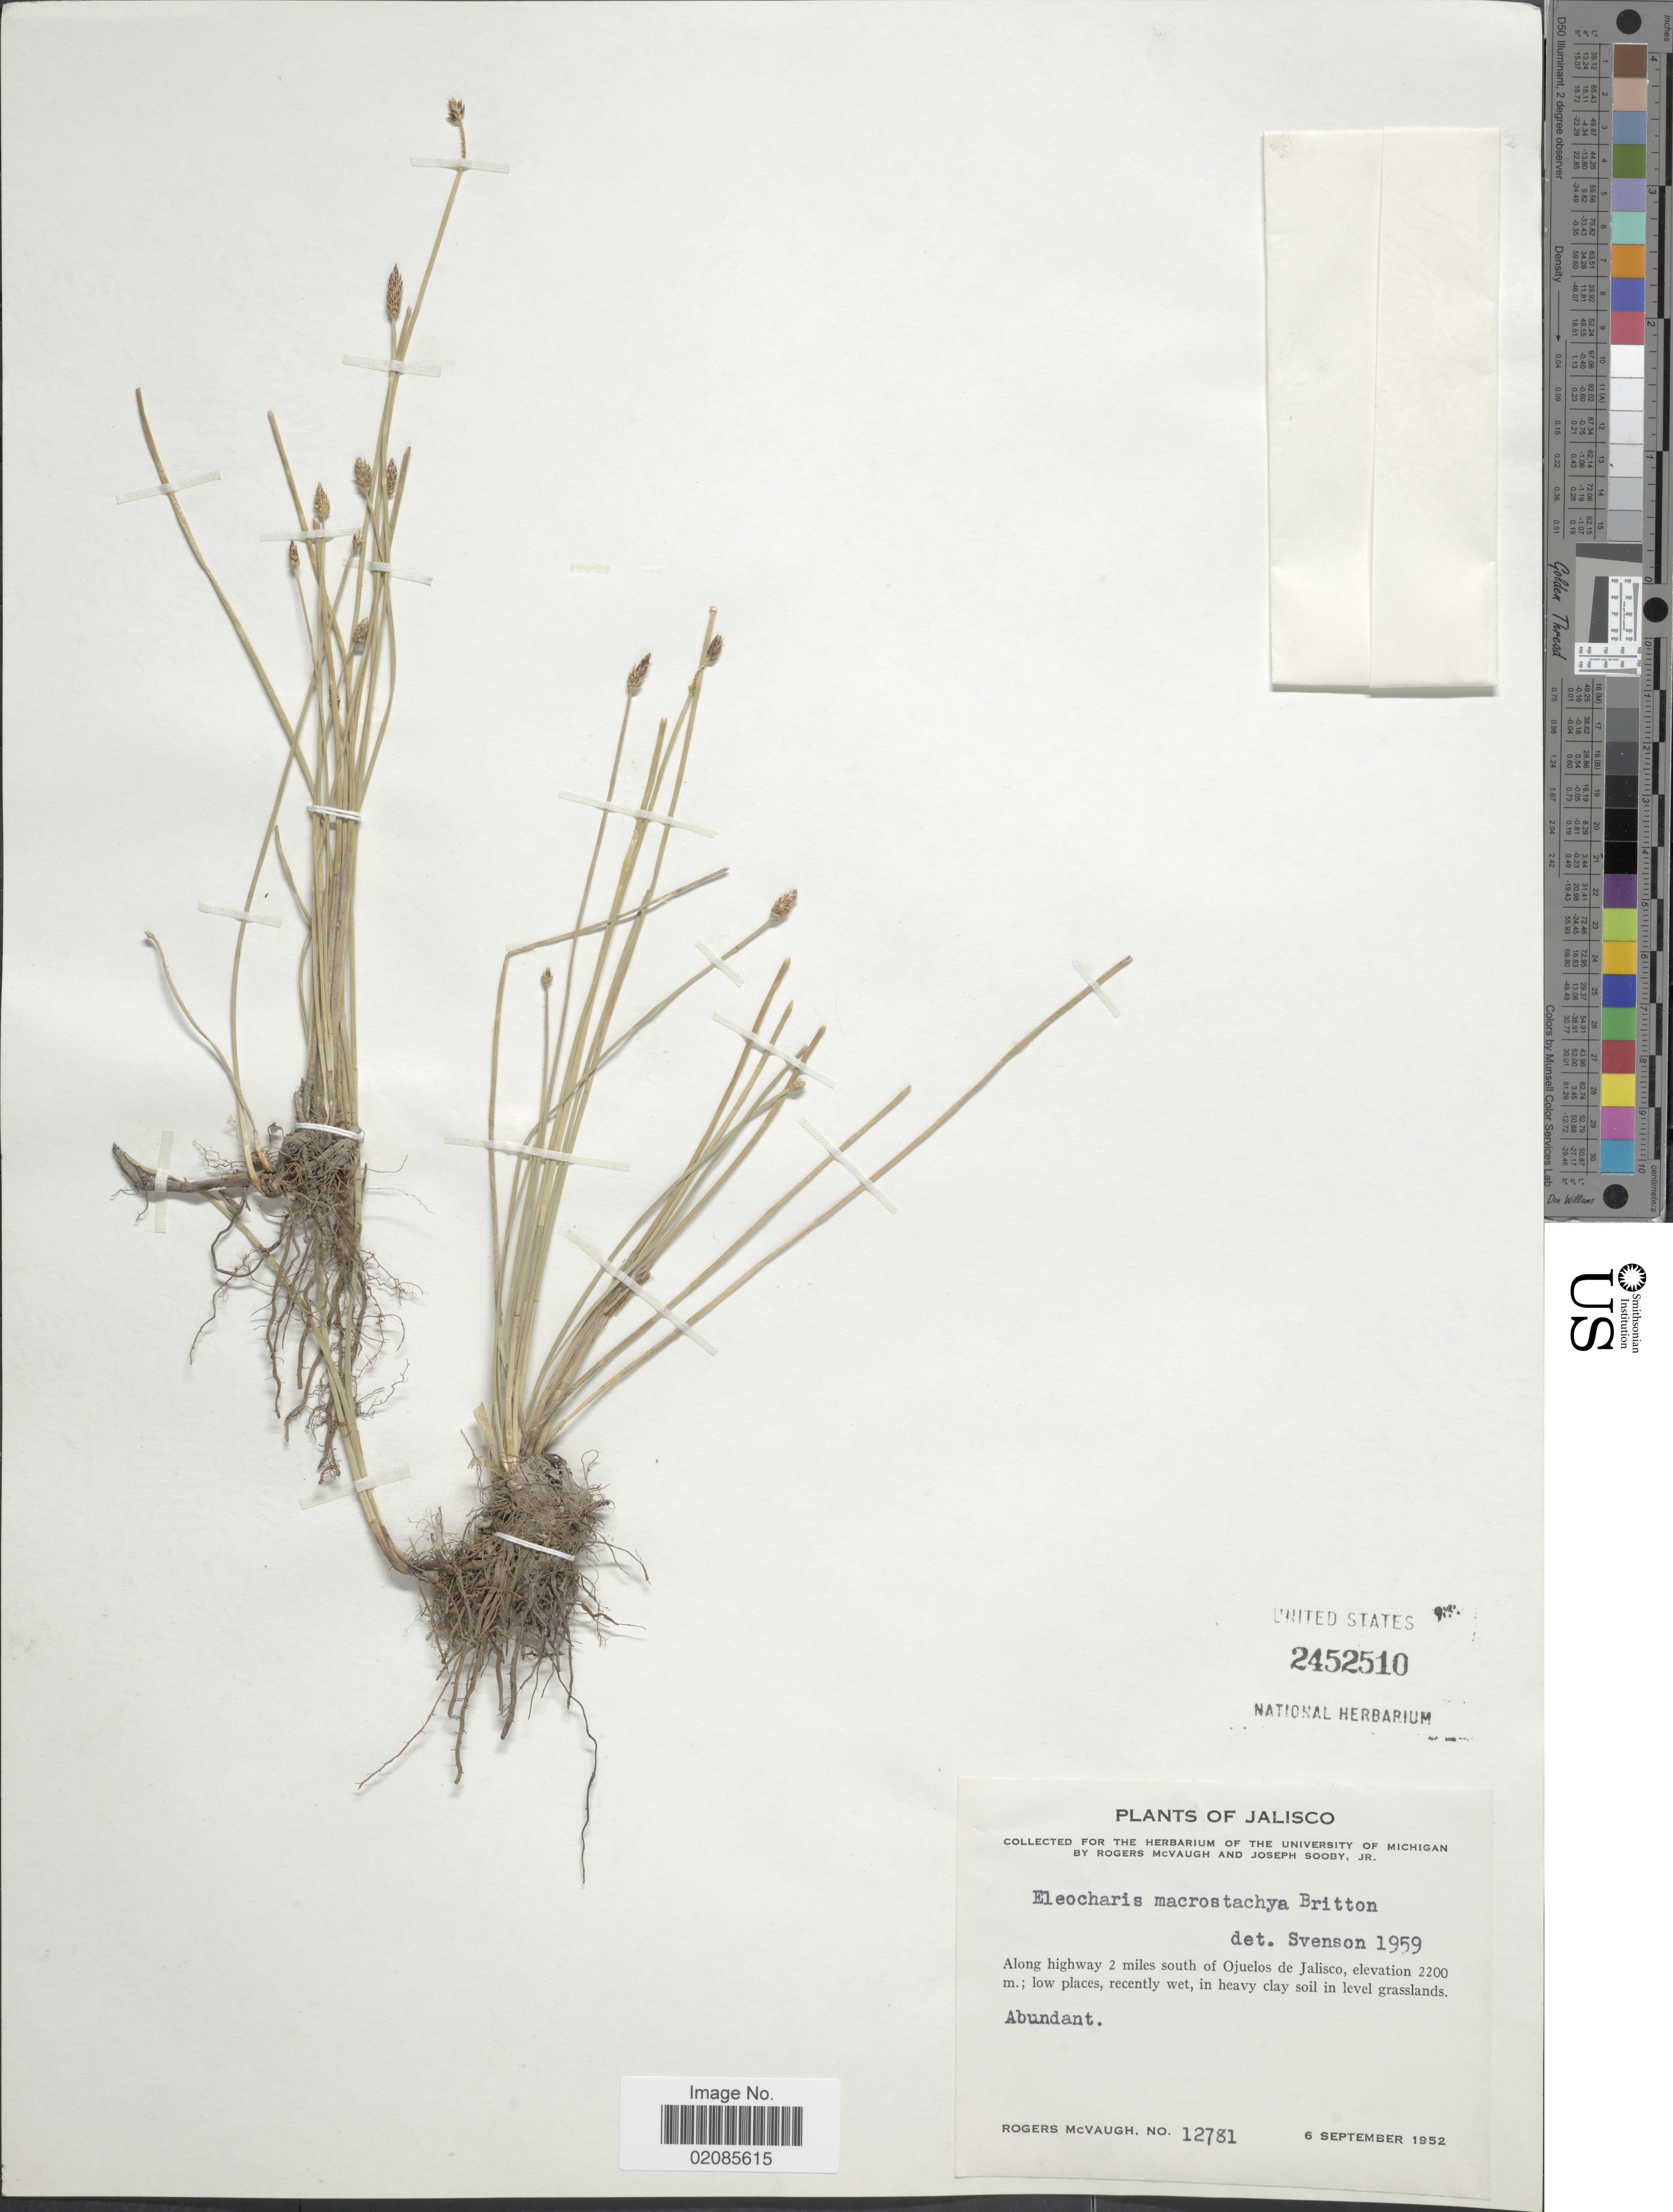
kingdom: Plantae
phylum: Tracheophyta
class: Liliopsida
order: Poales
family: Cyperaceae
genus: Eleocharis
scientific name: Eleocharis macrostachya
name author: Britton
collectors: R. McVaugh & J. Sooby Jr.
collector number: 12781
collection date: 1952-09-06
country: Mexico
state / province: Jalisco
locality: Along highway 2 miles south of Ojuelos de Jalisco.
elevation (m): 2200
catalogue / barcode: US 2452510